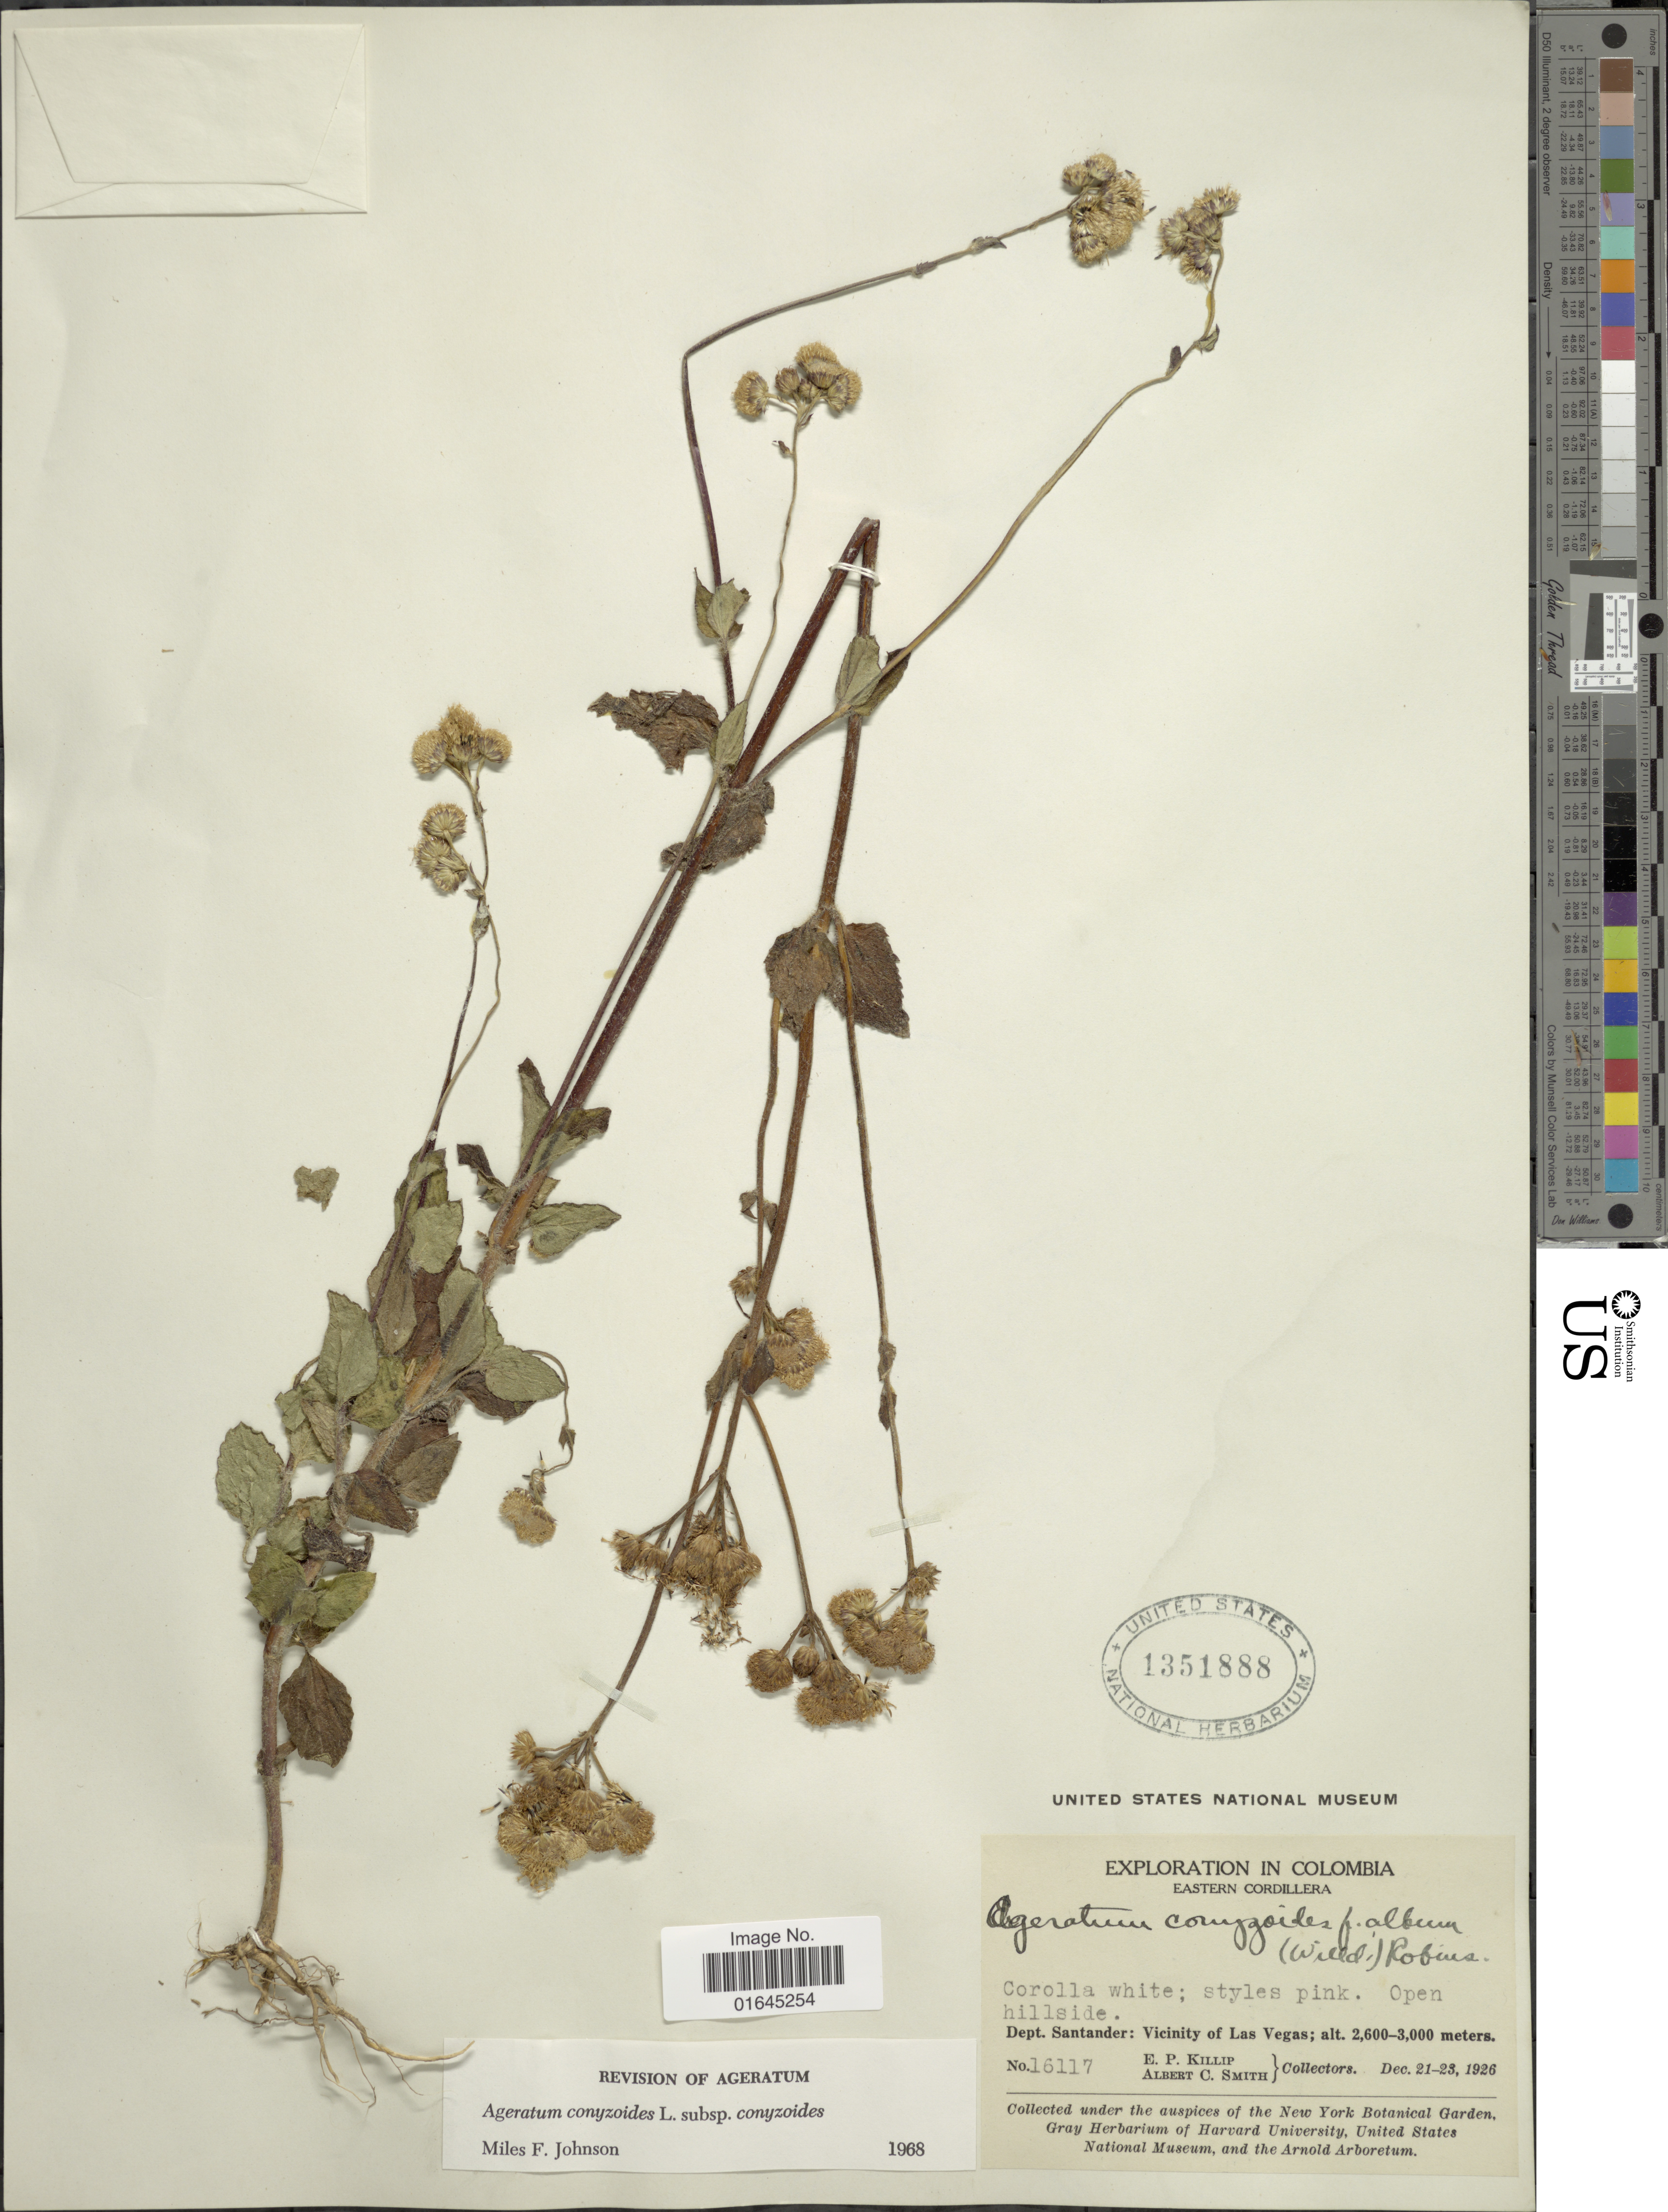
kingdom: Plantae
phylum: Tracheophyta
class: Magnoliopsida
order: Asterales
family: Asteraceae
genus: Ageratum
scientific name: Ageratum conyzoides subsp. conyzoides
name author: L.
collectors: E. P. Killip & A. C. Smith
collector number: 16117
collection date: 1926-12-21/1926-12-23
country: Colombia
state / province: Santander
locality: Dept. Santander: Vicinity of Las Vegas. Eastern Cordillera.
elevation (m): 2600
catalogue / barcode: US 1351888